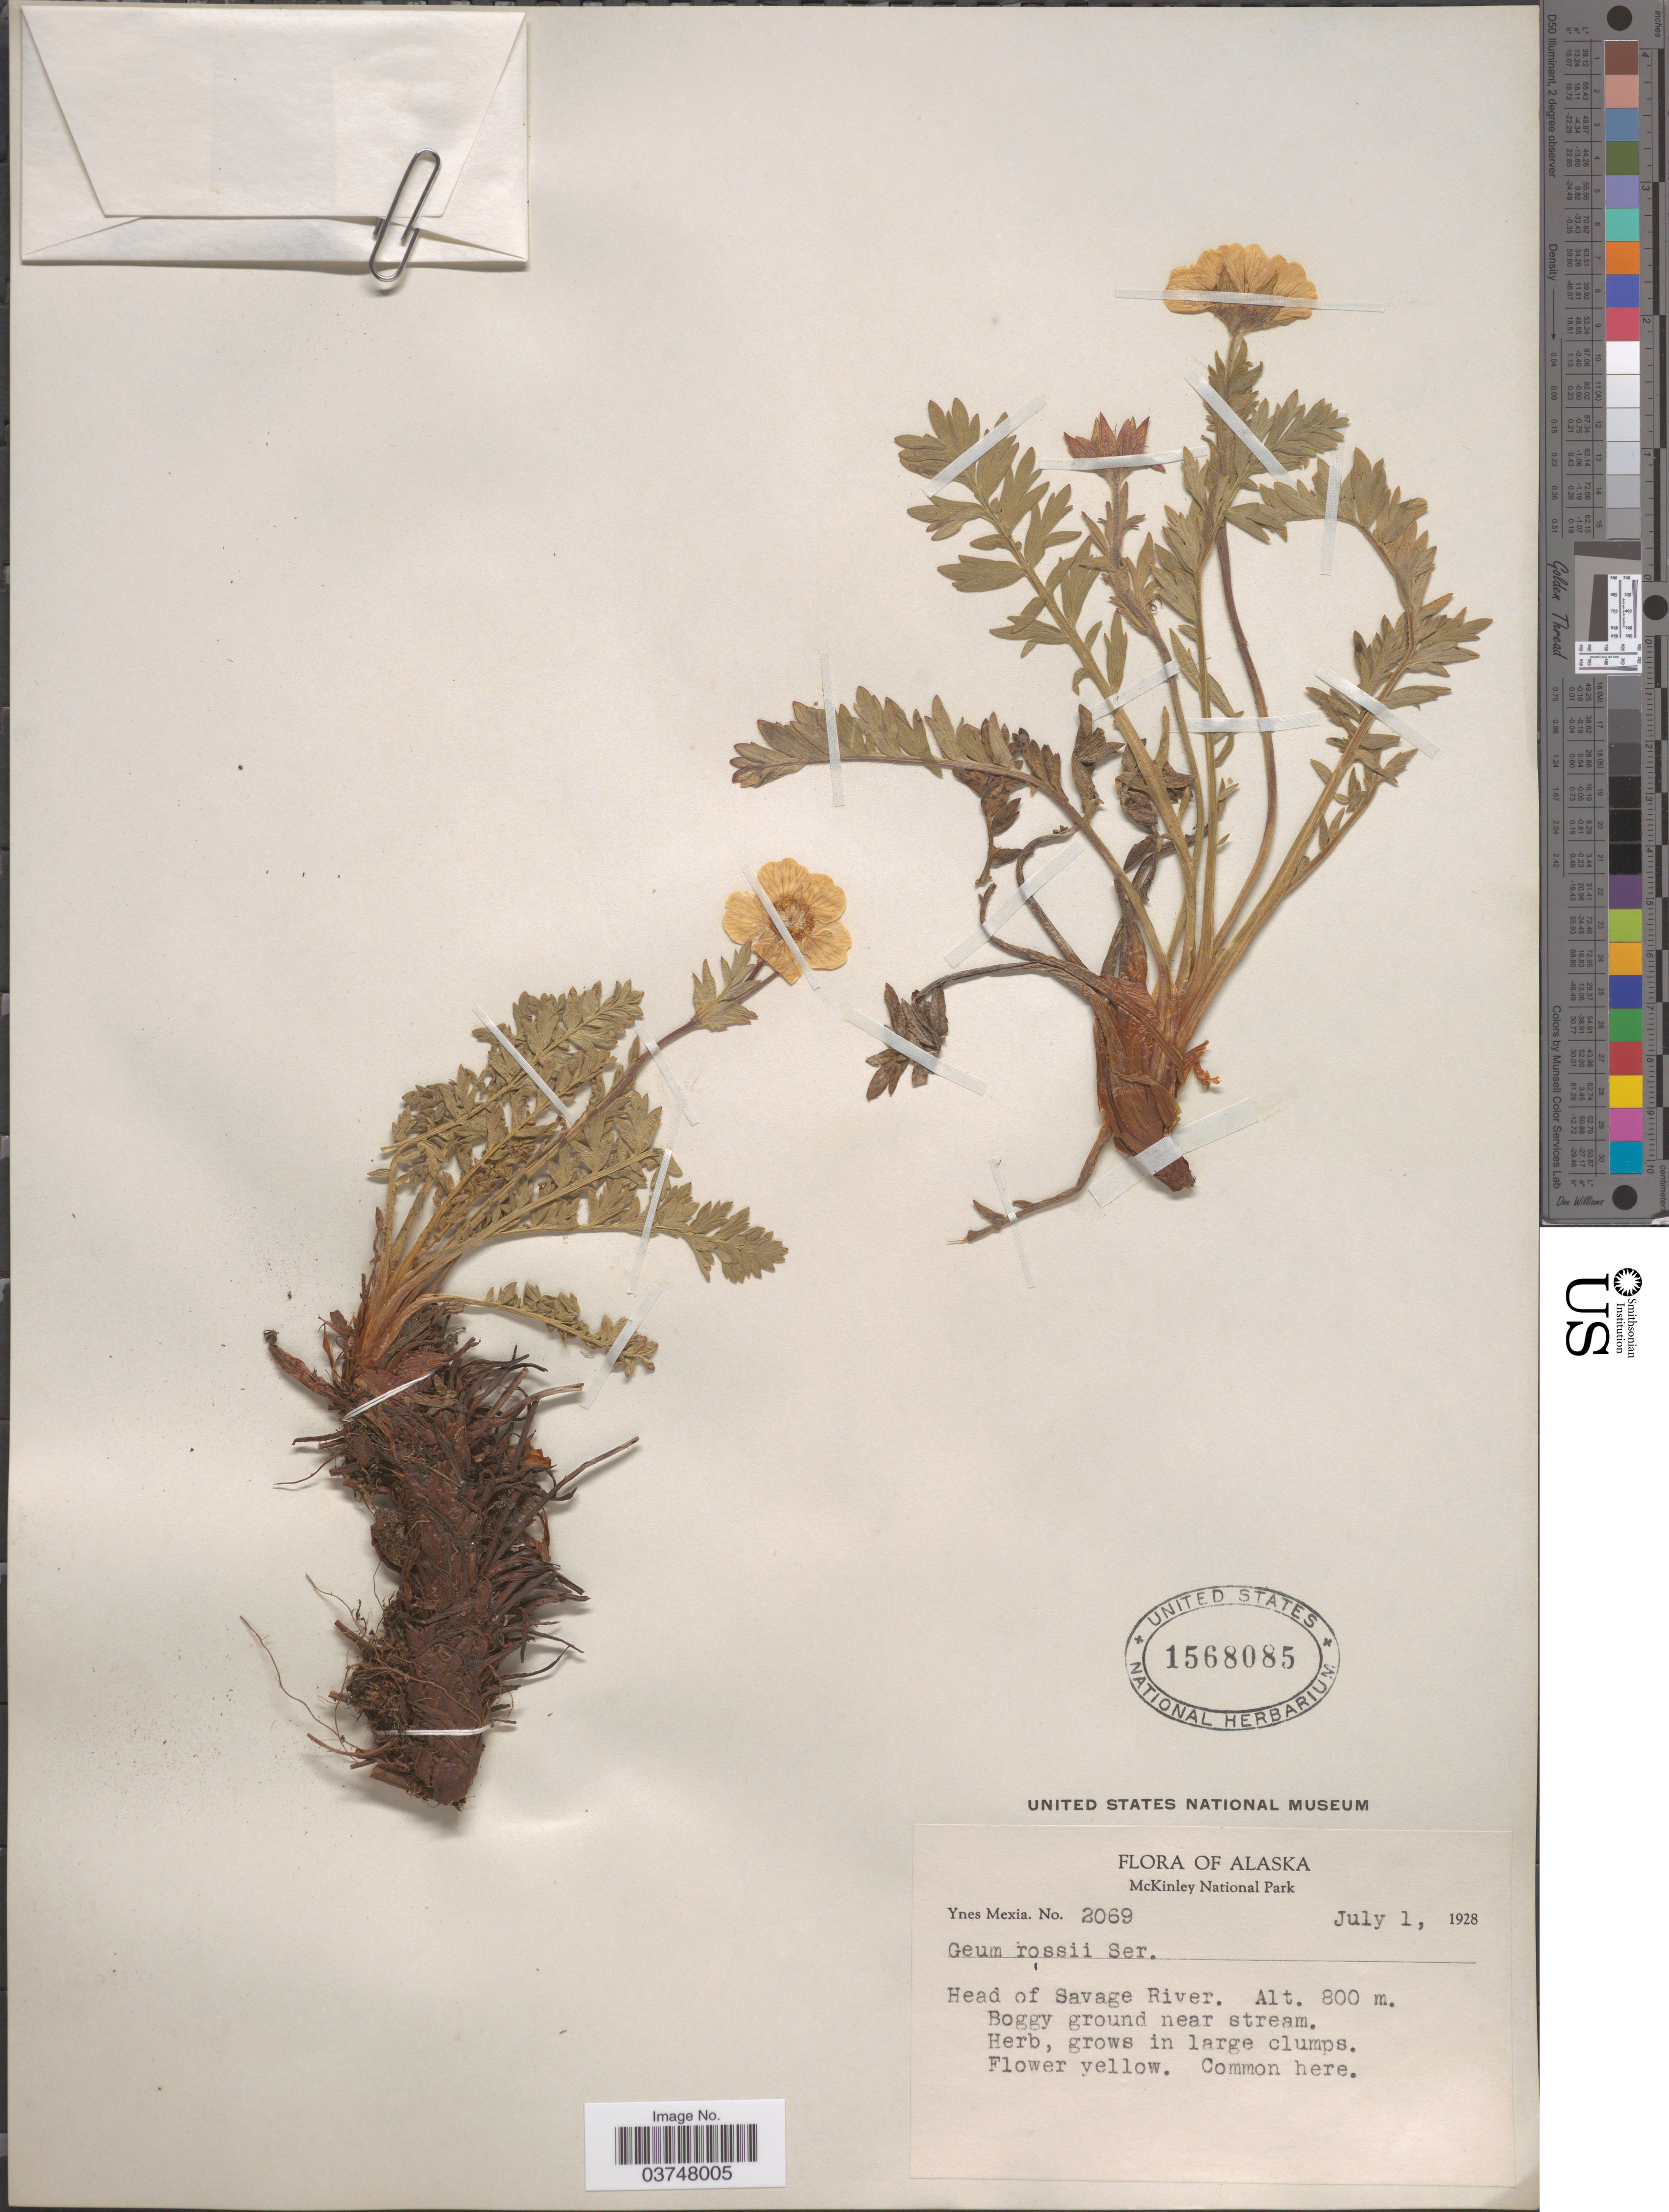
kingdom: Plantae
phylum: Tracheophyta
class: Magnoliopsida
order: Rosales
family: Rosaceae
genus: Geum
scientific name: Geum rossii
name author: (R. Br.) Ser.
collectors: Y. Mexia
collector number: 2069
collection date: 1928-07-01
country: United States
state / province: Alaska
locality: McKinley National Park. Head of Savage River.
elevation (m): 800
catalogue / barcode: US 1568085